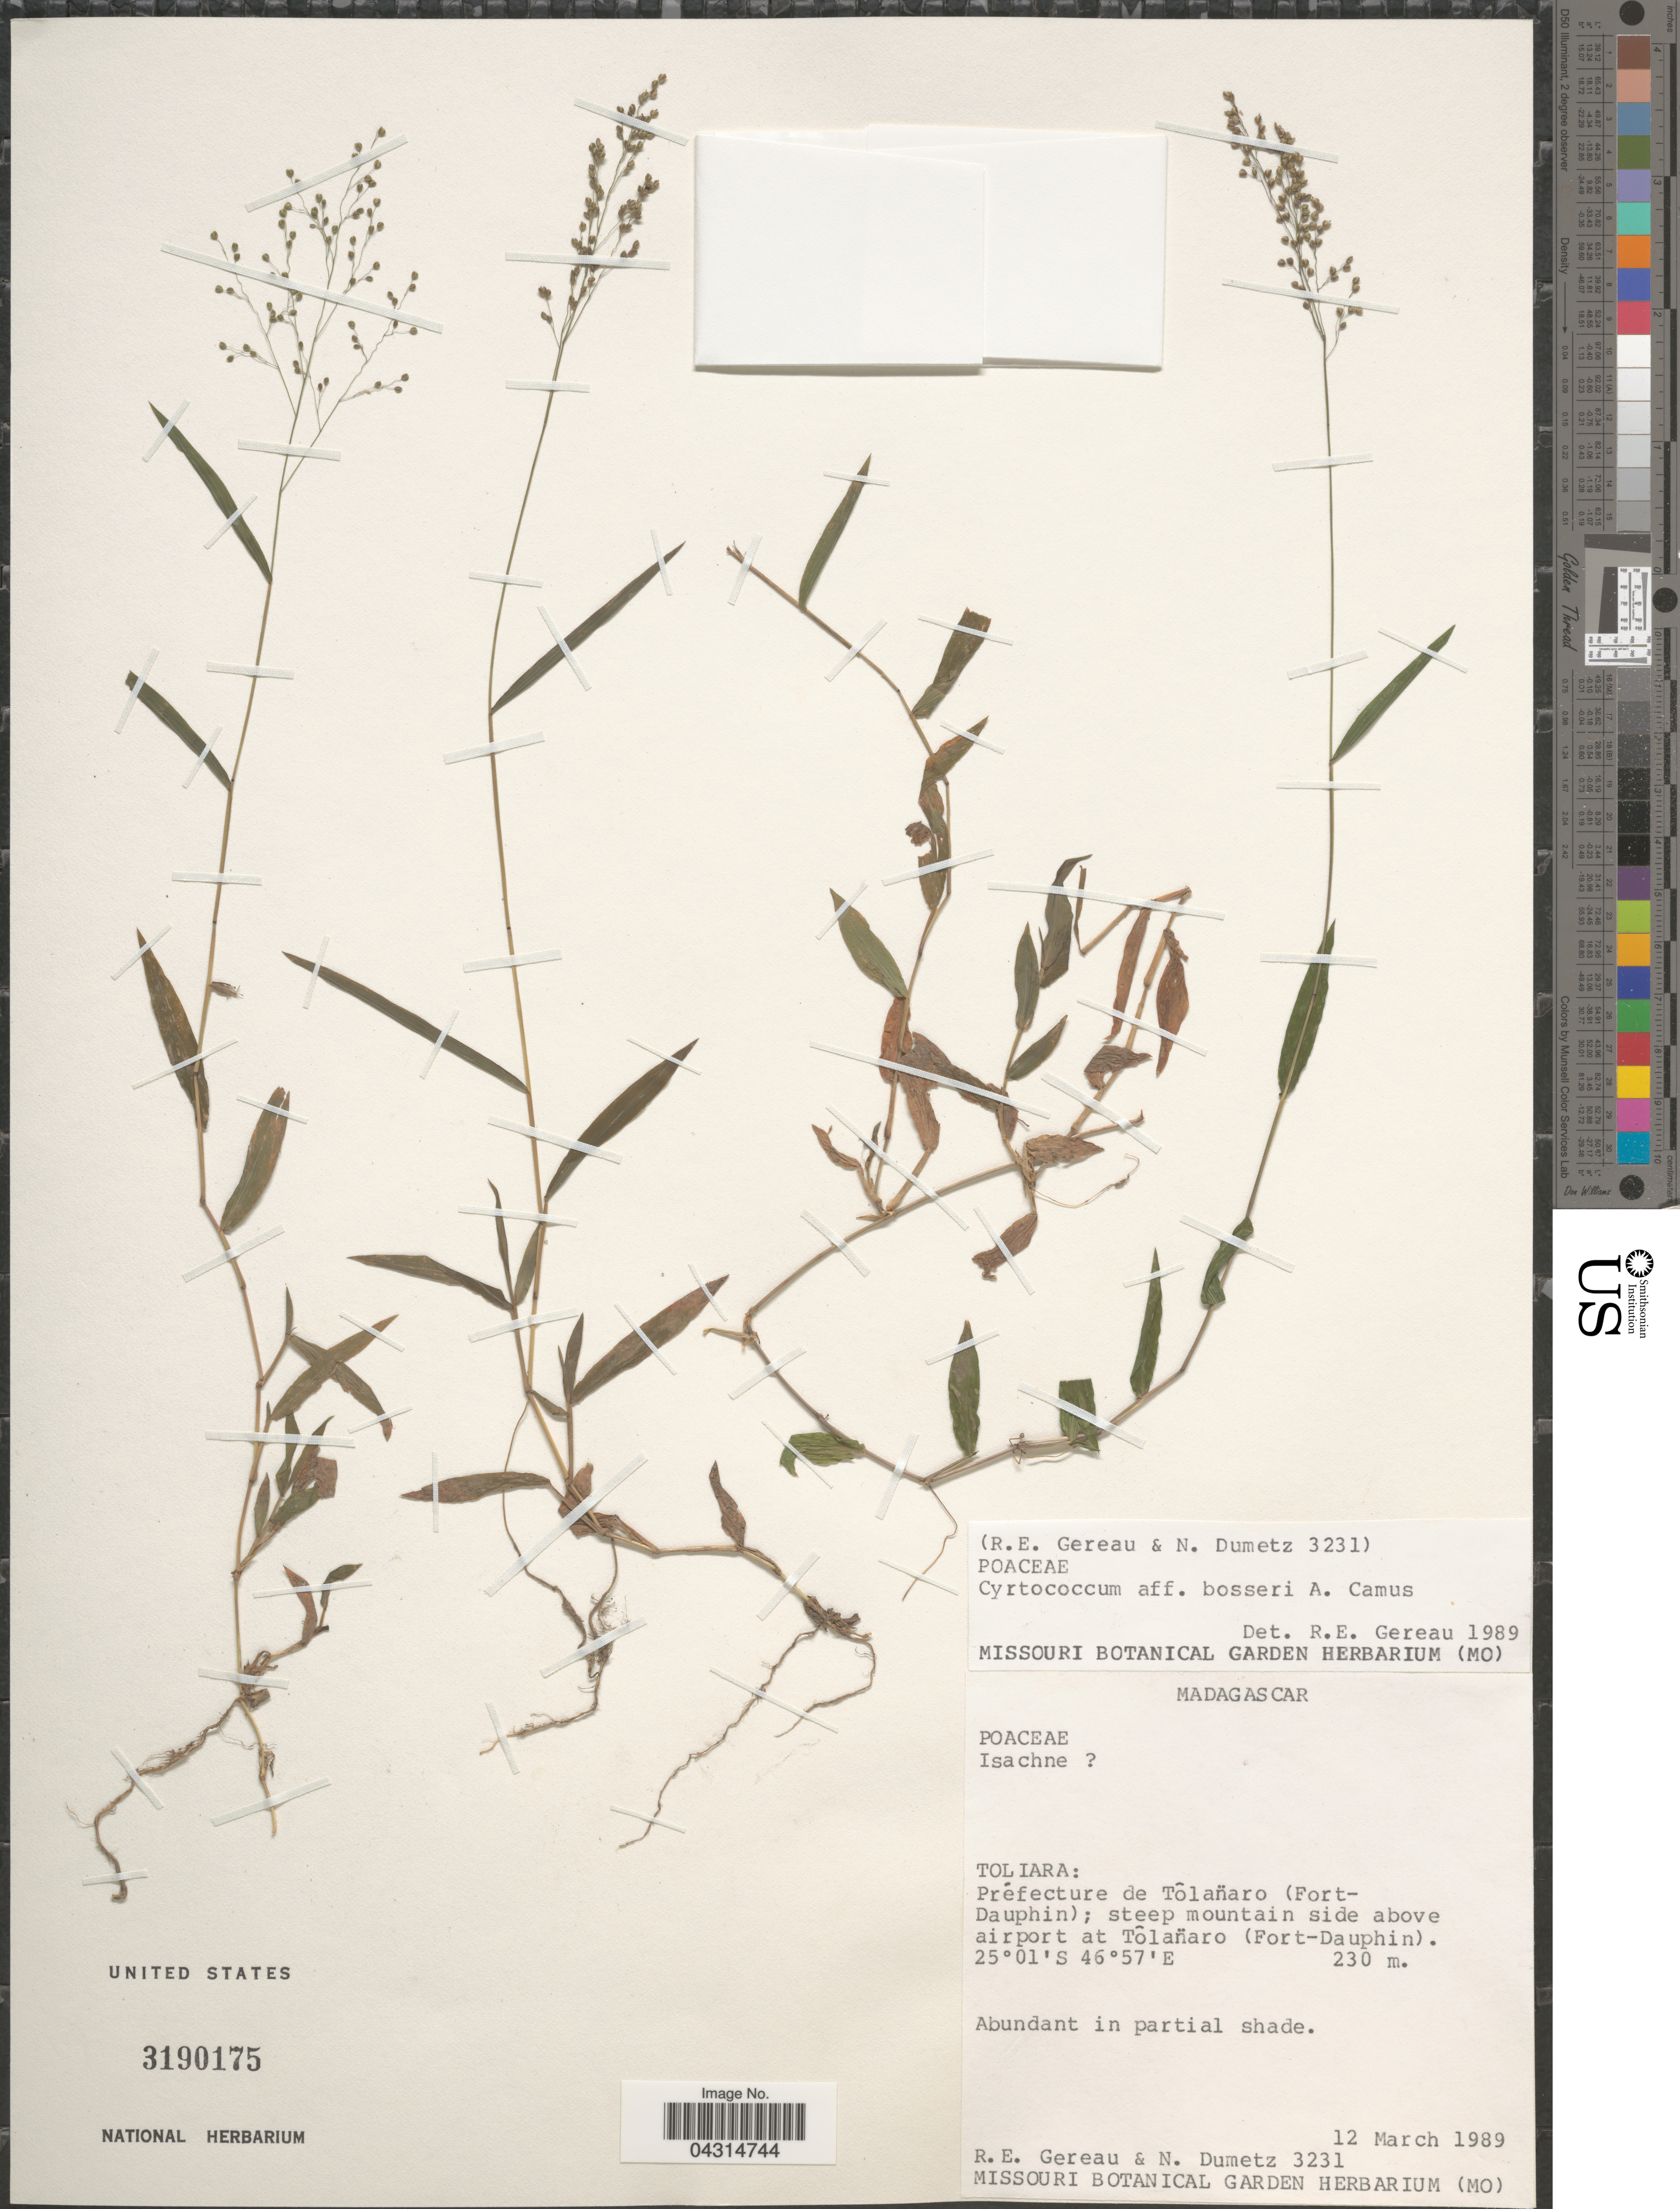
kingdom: Plantae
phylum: Tracheophyta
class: Liliopsida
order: Poales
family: Poaceae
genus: Cyrtococcum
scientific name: Cyrtococcum bosseri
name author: A. Camus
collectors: R. Gereau & N. Dumetz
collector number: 3231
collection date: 1989-03-12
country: Madagascar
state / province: Anosy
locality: Préfecture de Tôlañaro (Fort-Dauphin); steep mountain side above airport at Tôlañaro (Fort-Dauphin).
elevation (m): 230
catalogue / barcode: US 3190175